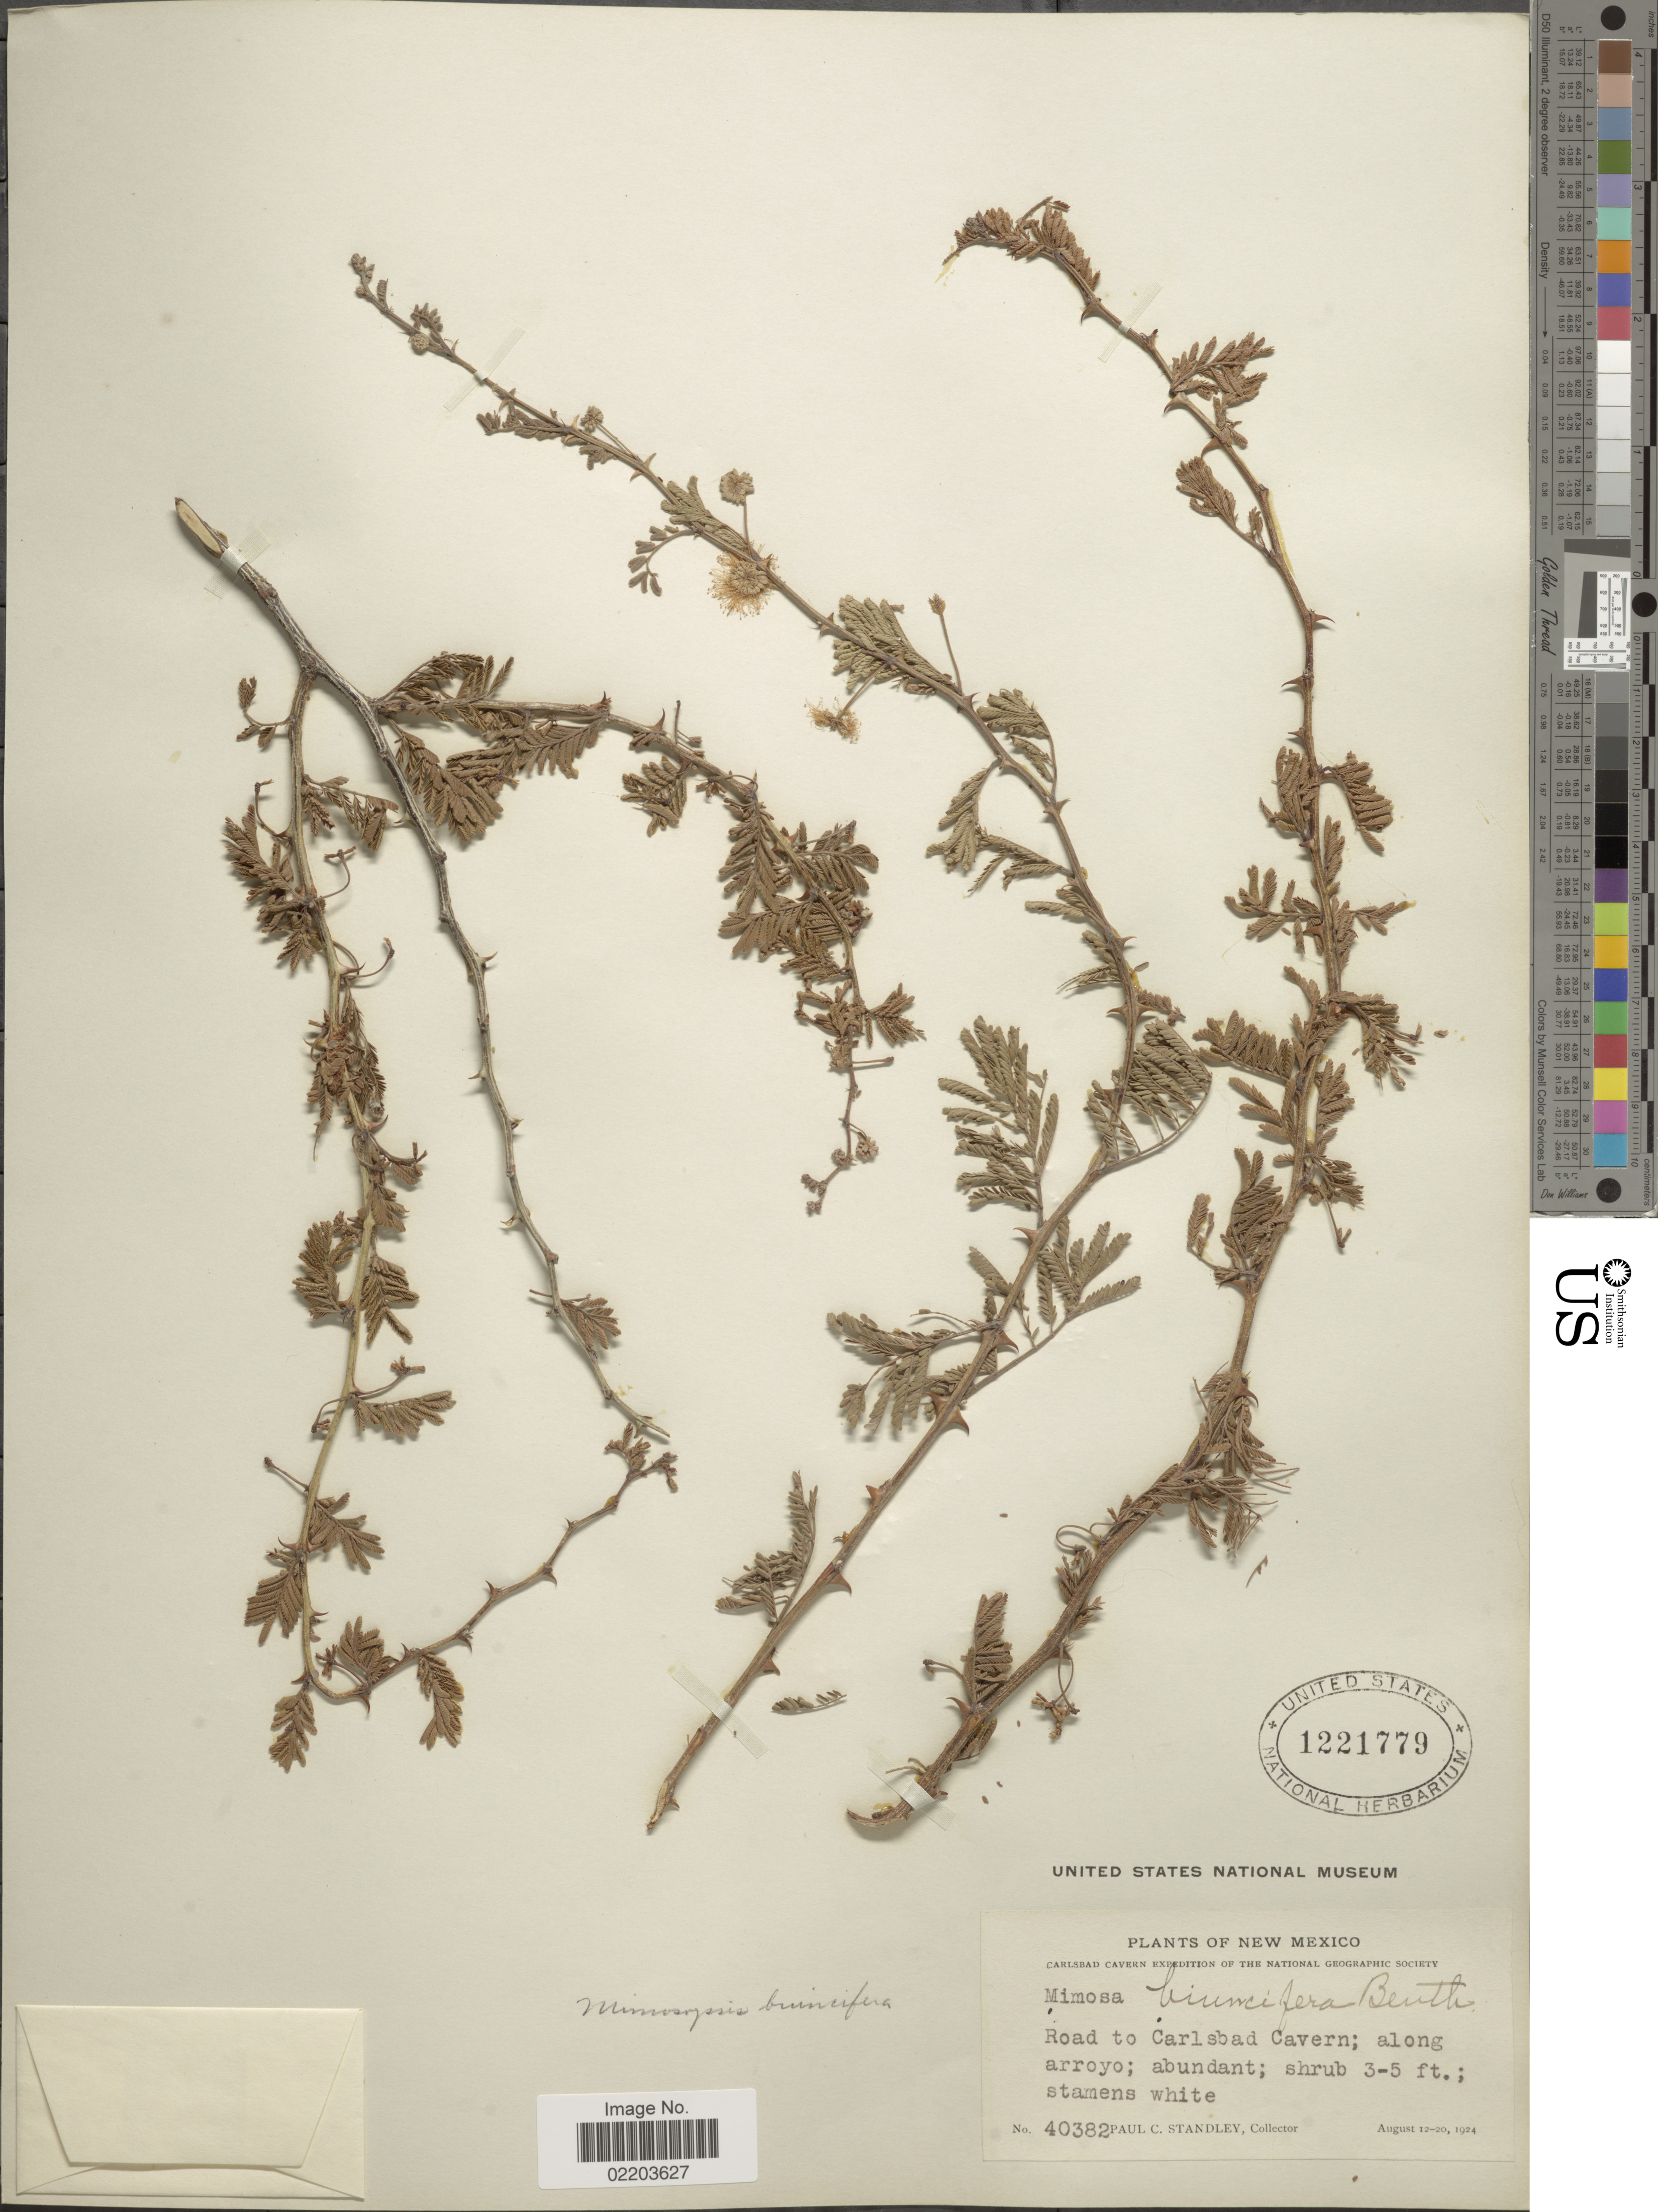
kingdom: Plantae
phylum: Tracheophyta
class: Magnoliopsida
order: Fabales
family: Fabaceae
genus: Mimosa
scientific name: Mimosa biuncifera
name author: Benth.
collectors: P. C. Standley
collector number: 40382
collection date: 1924-08-12/1924-08-20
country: United States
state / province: New Mexico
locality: Carlsbad Cavern, Road to Carlsbad Cavern; along arroyo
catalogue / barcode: US 1221779